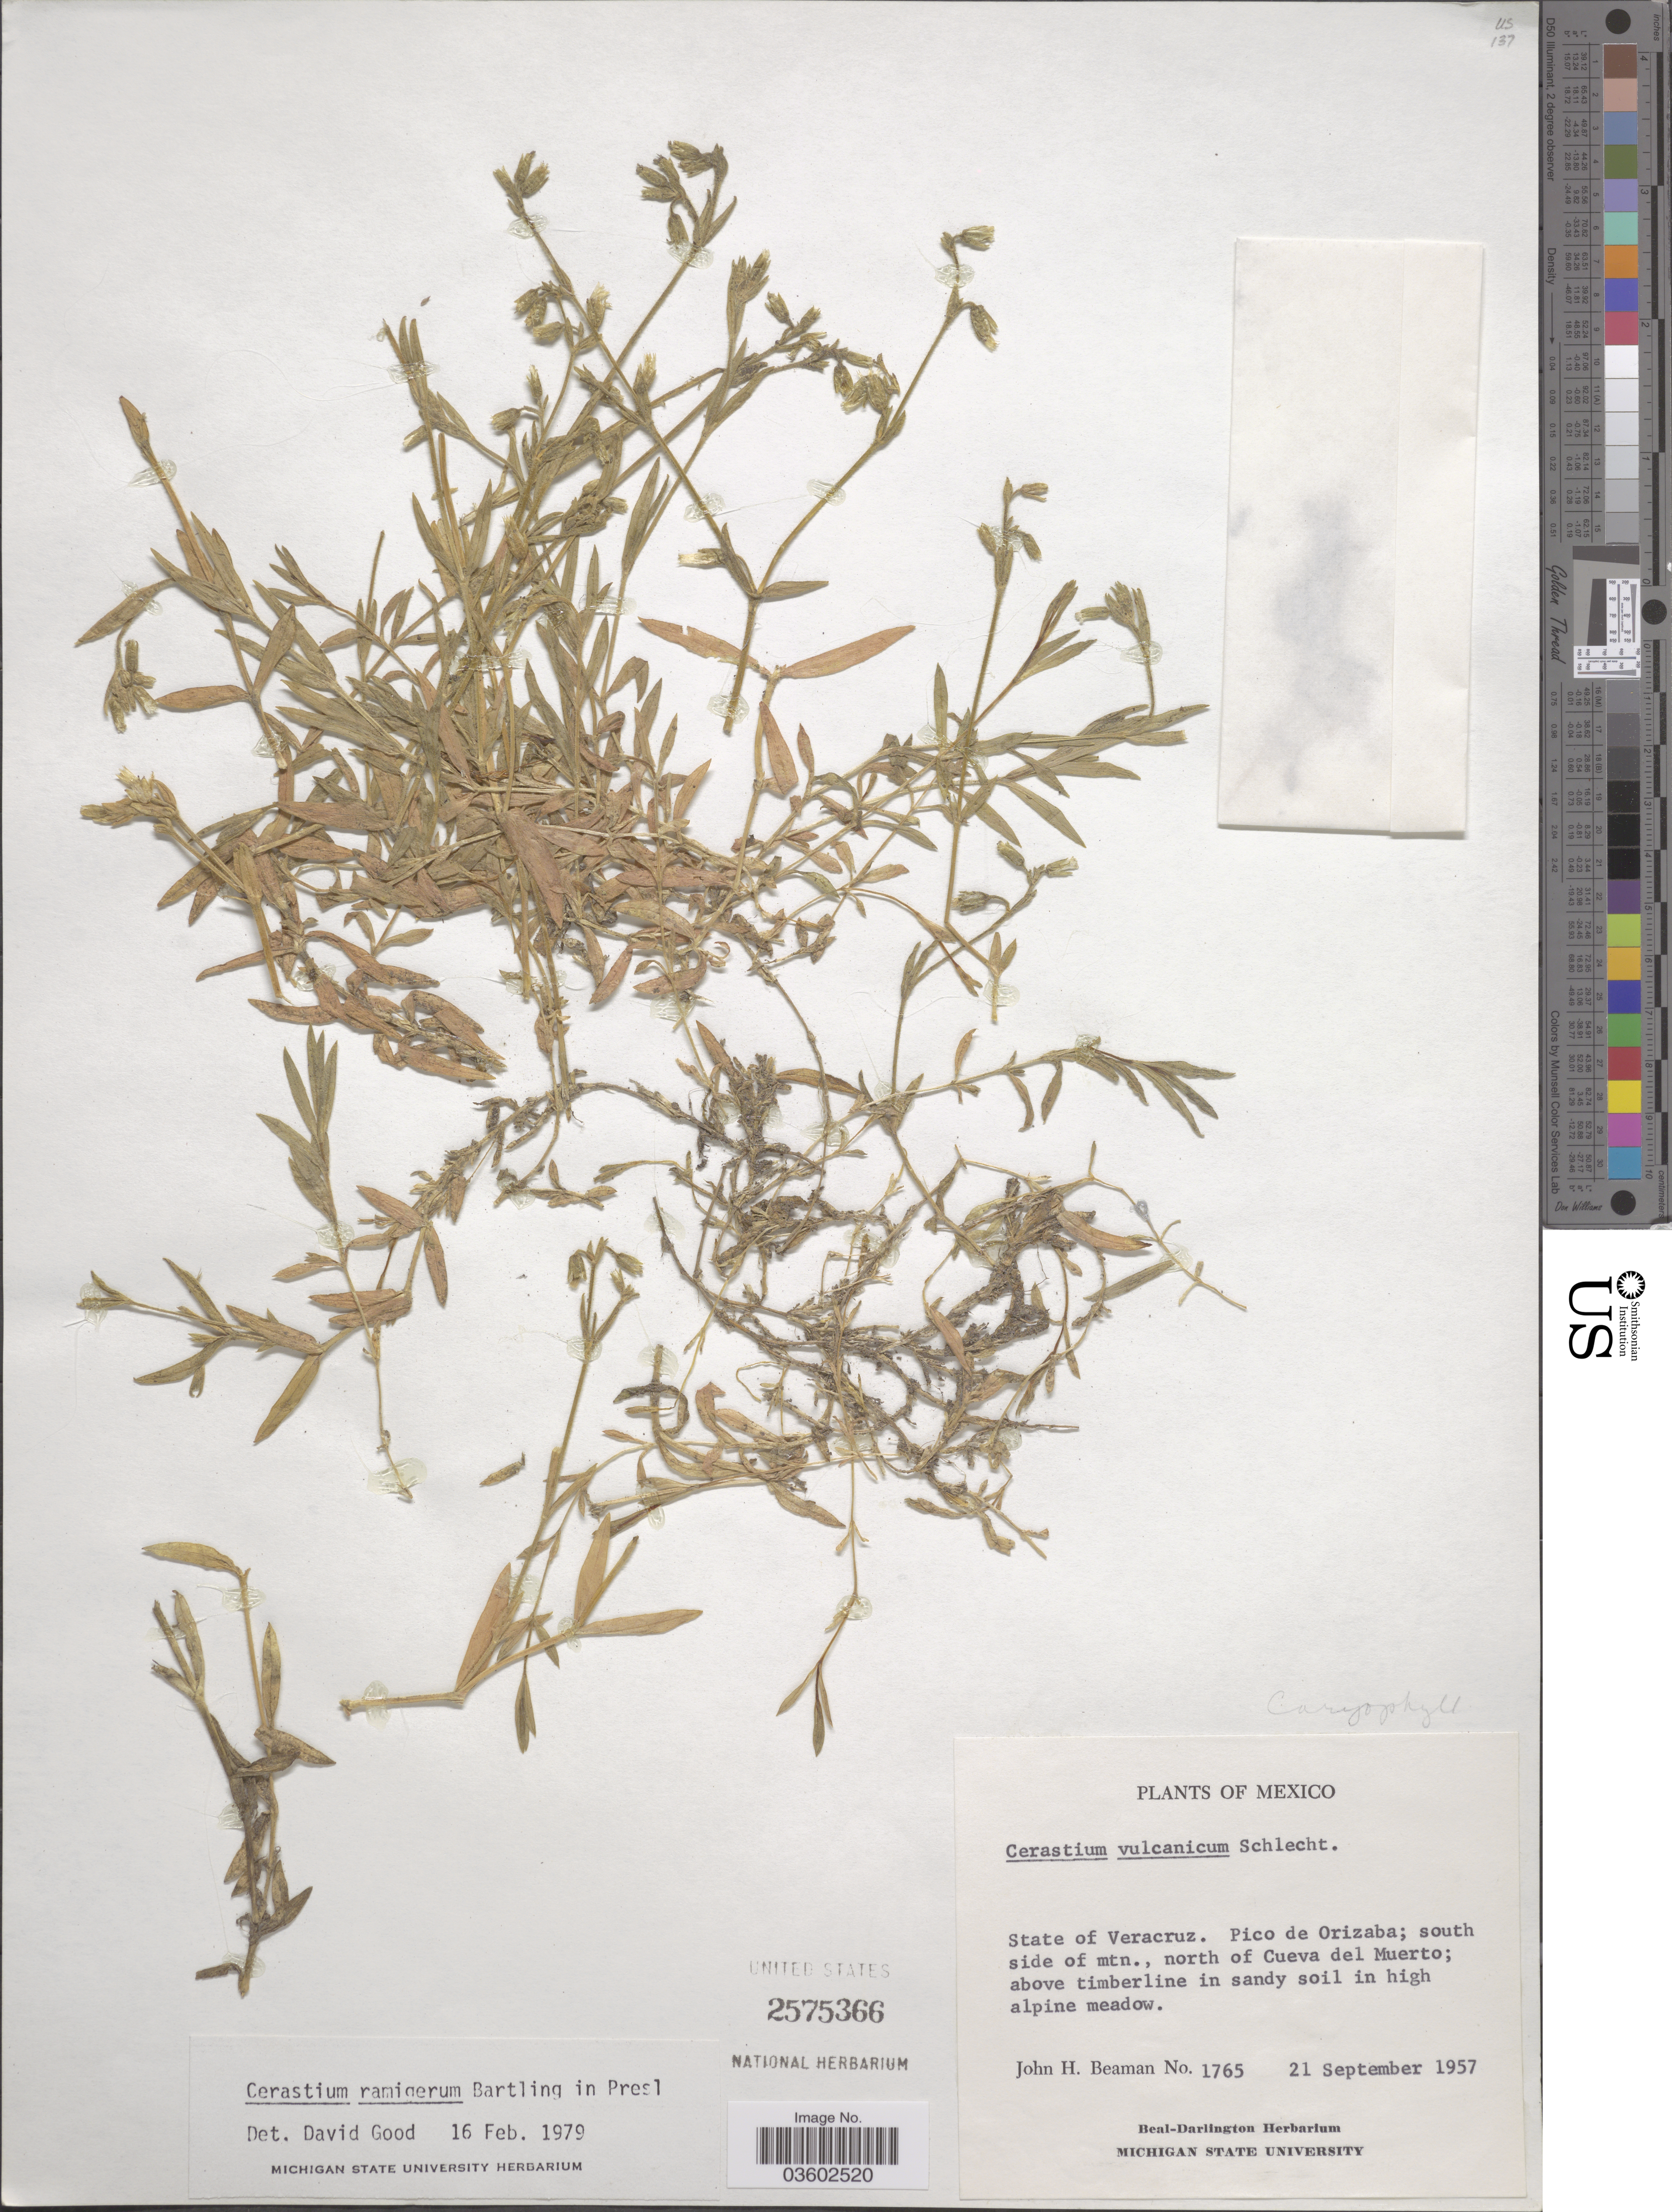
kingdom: Plantae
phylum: Tracheophyta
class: Magnoliopsida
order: Caryophyllales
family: Caryophyllaceae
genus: Cerastium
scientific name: Cerastium ramigerum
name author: Bartl.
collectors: J. H. Beaman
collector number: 1765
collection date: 1957-09-21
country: Mexico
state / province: Veracruz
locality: Pico de Orizaba; south side of mtn., north of Cueva del Muerto.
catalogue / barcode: US 2575366